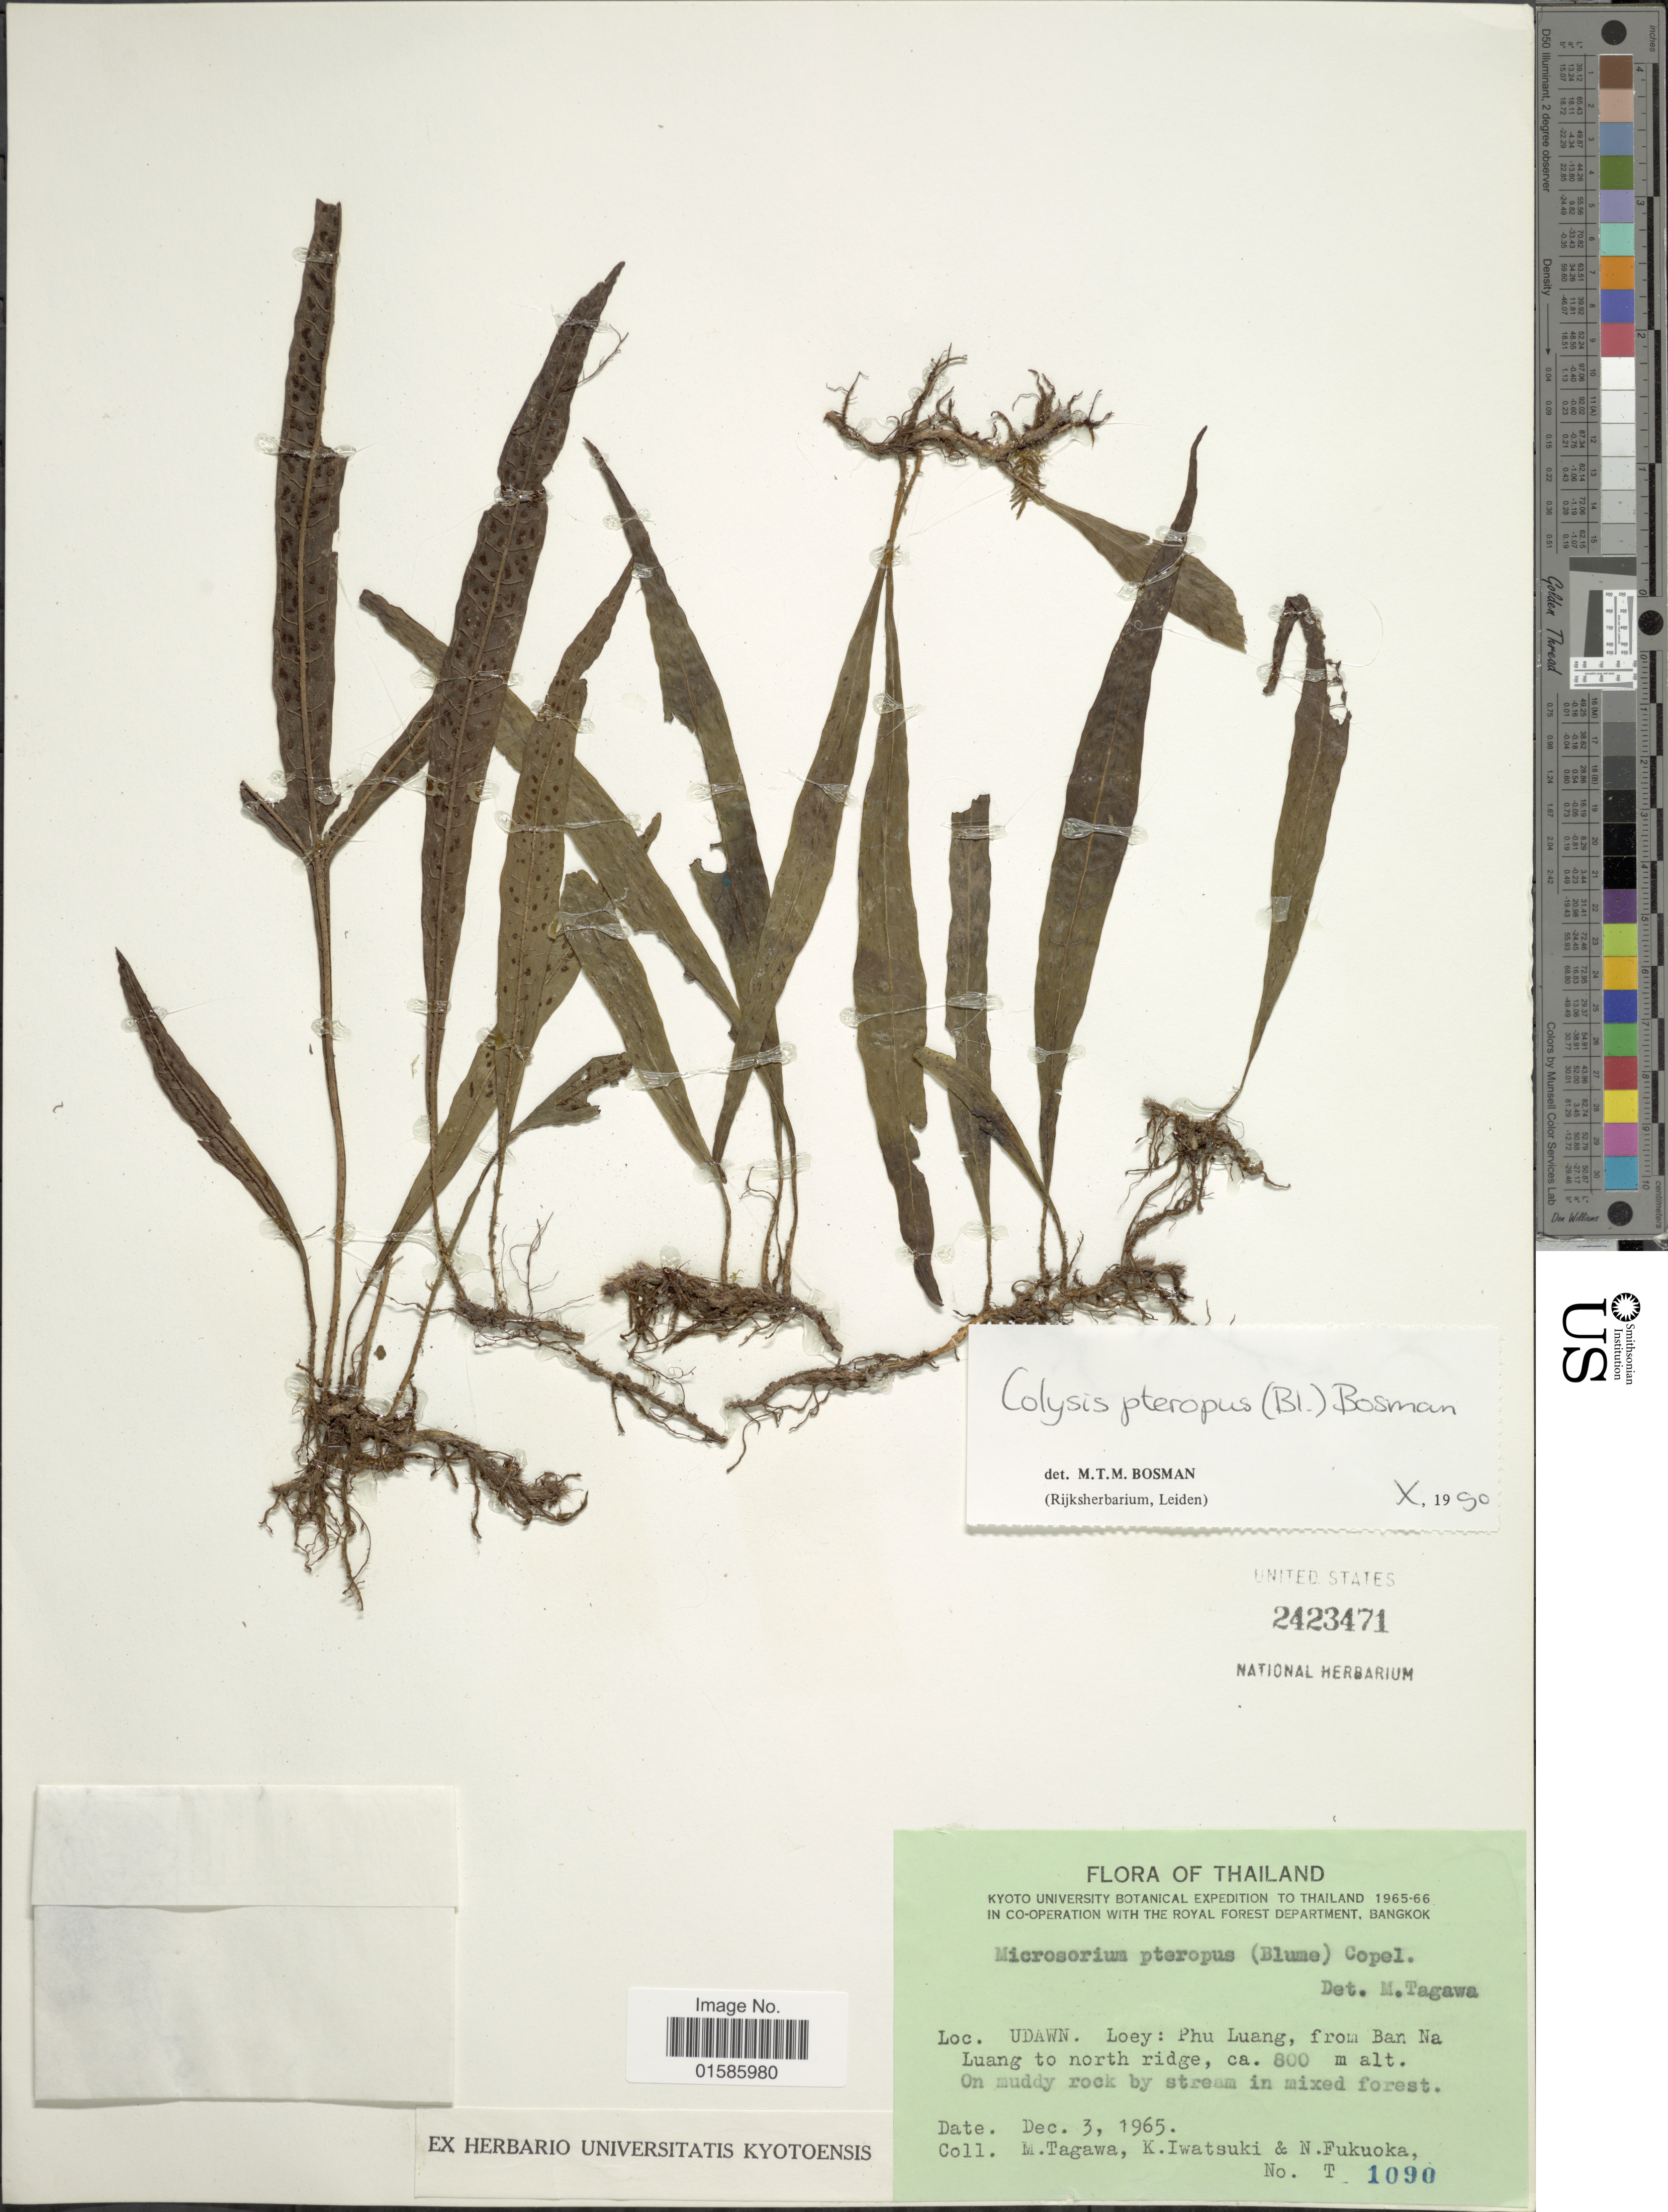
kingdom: Plantae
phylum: Tracheophyta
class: Polypodiopsida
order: Polypodiales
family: Polypodiaceae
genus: Microsorum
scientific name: Microsorum pteropus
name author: (Blume) Copel.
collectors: M. Tagawa, K. Iwatsuki & N. Fukuoka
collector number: T 1090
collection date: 1965-12-03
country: Thailand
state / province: Loei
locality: Udawn. Loey: Phu Luang, from Ban Na Luang to north ridge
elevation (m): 800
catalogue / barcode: US 2423471